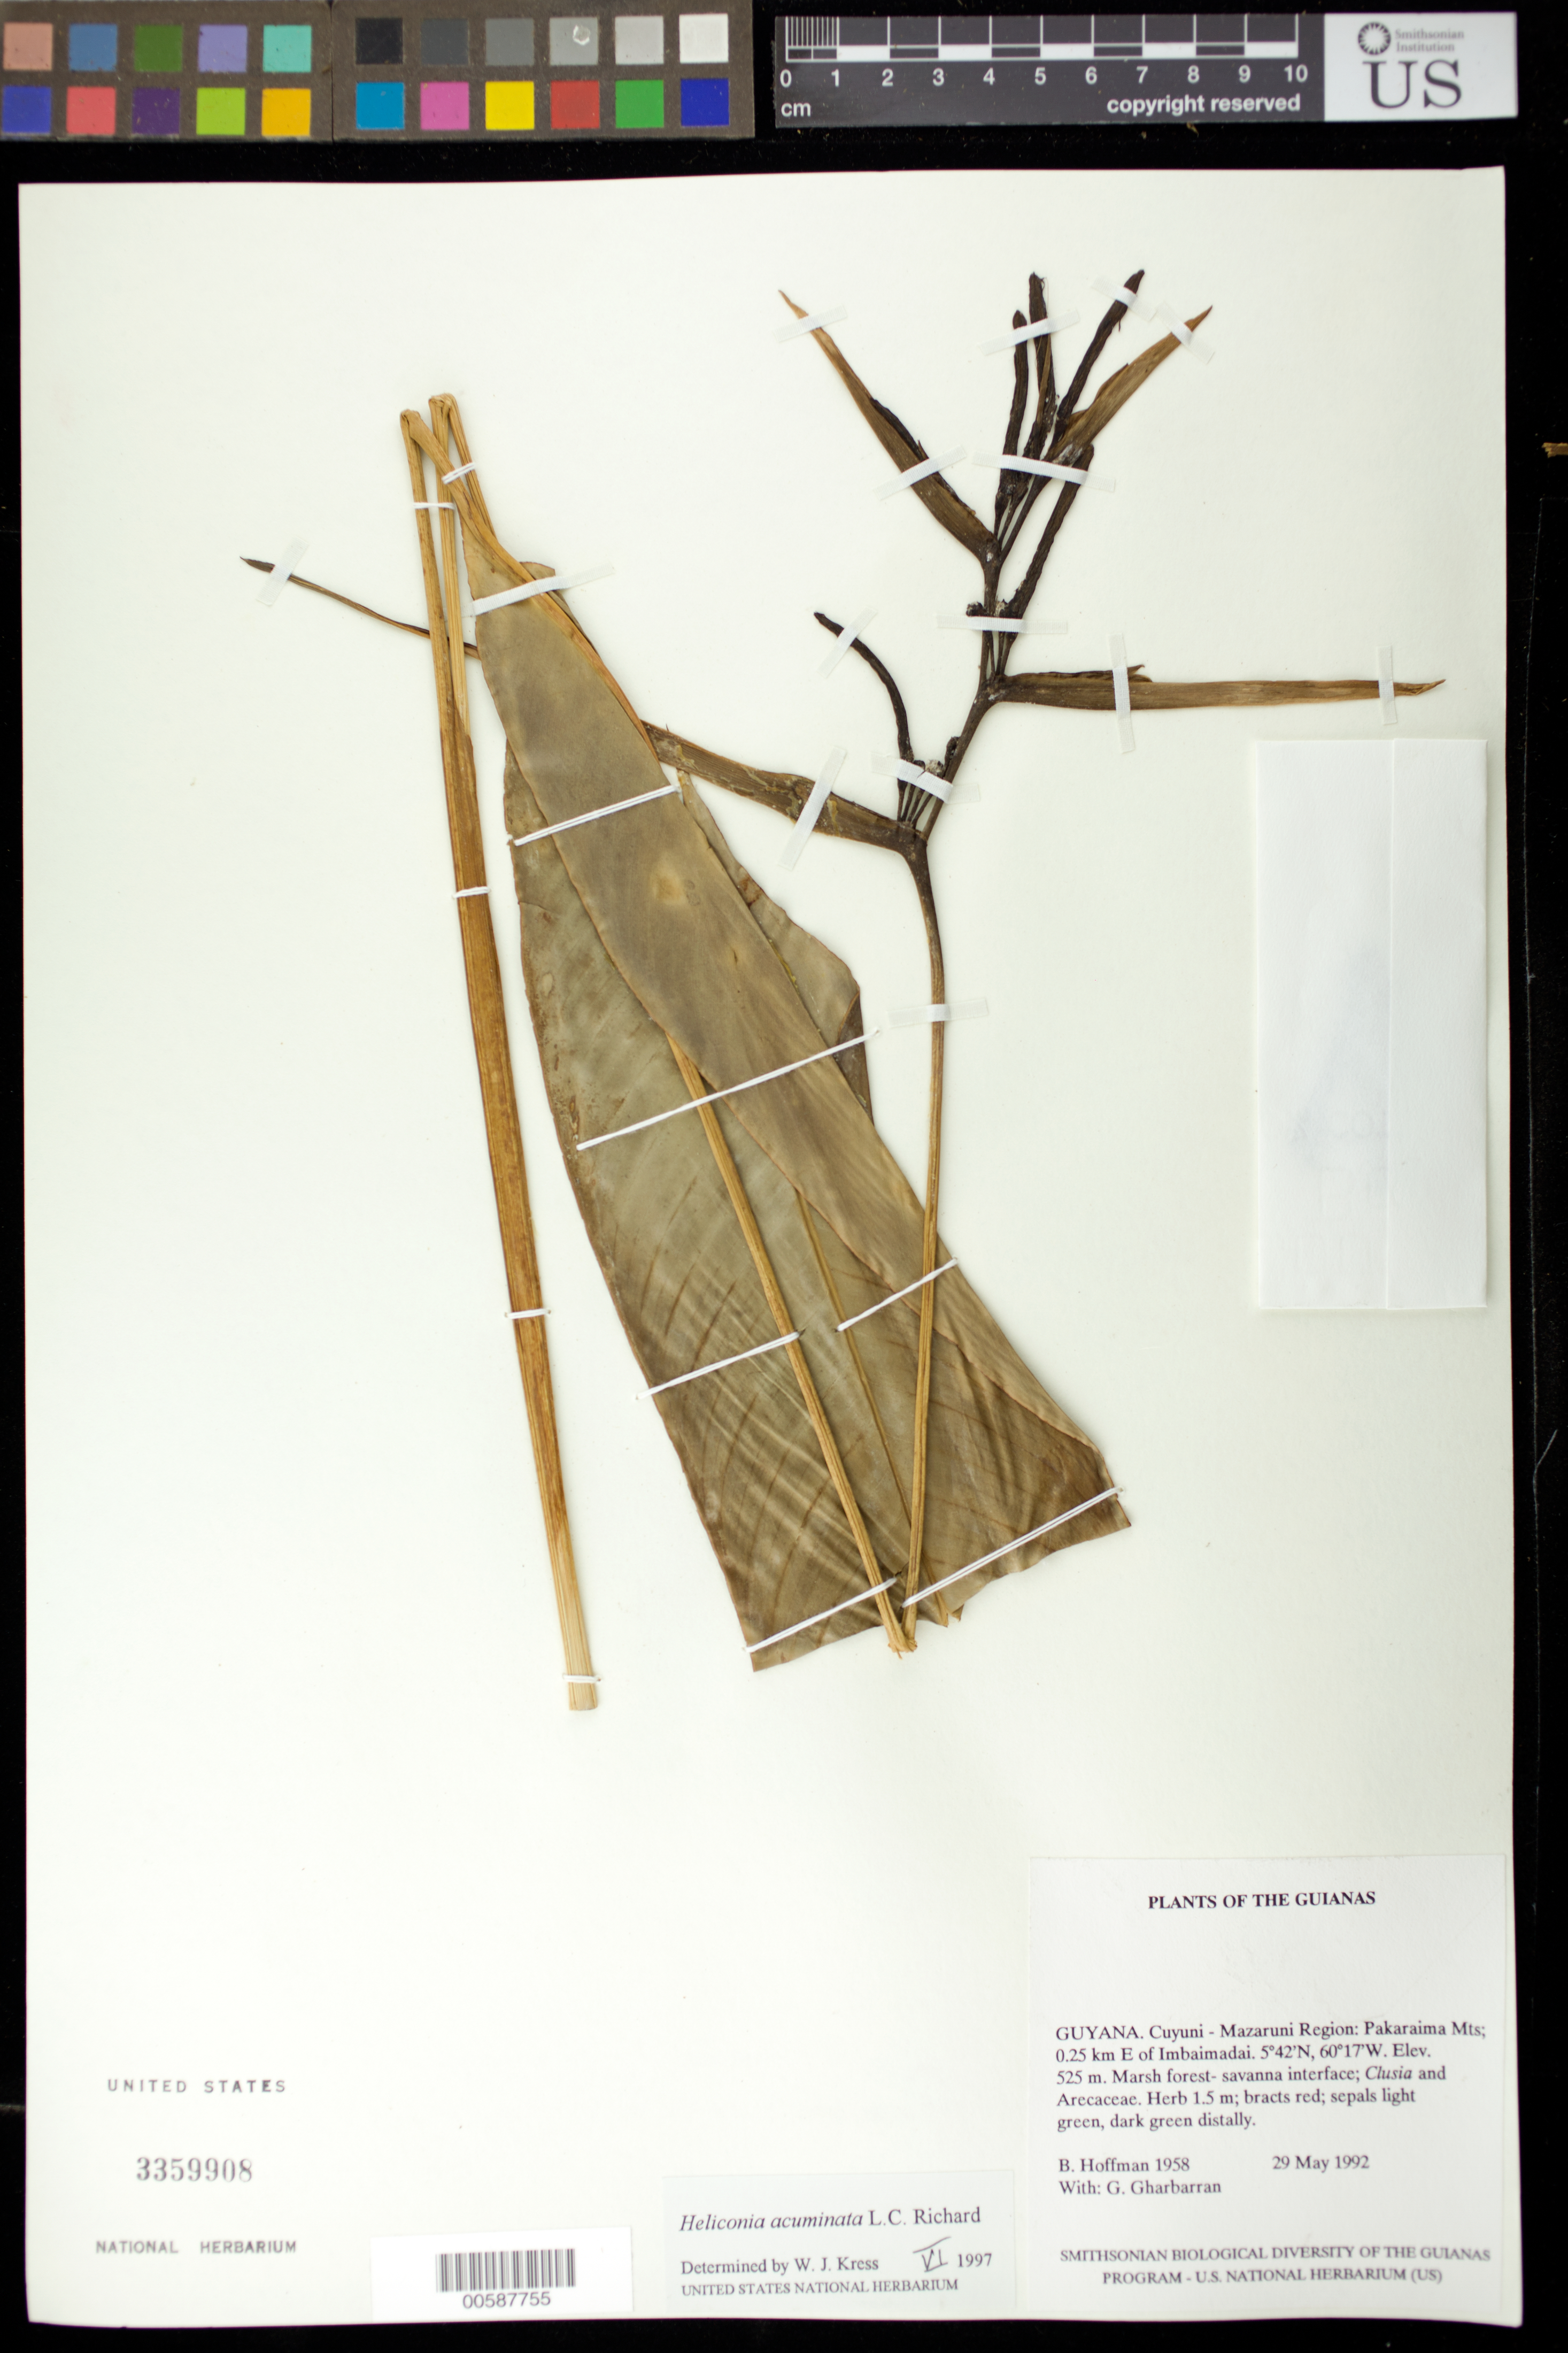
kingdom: Plantae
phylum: Tracheophyta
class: Liliopsida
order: Zingiberales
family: Heliconiaceae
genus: Heliconia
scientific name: Heliconia acuminata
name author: A. Rich.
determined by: Kress, W. J., (US), Smithsonian Institution - National Museum of Natural History (UNITED STATES)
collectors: B. Hoffman & G. Gharbarran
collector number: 1958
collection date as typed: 29 May 1992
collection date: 1992-05-29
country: Guyana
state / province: Cuyuni-Mazaruni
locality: Pakaraima Mts; 0.25 km E of Imbaimadai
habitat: Marsh forest- savanna interface; Clusia and Arecaceae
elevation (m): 525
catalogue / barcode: US 3359908